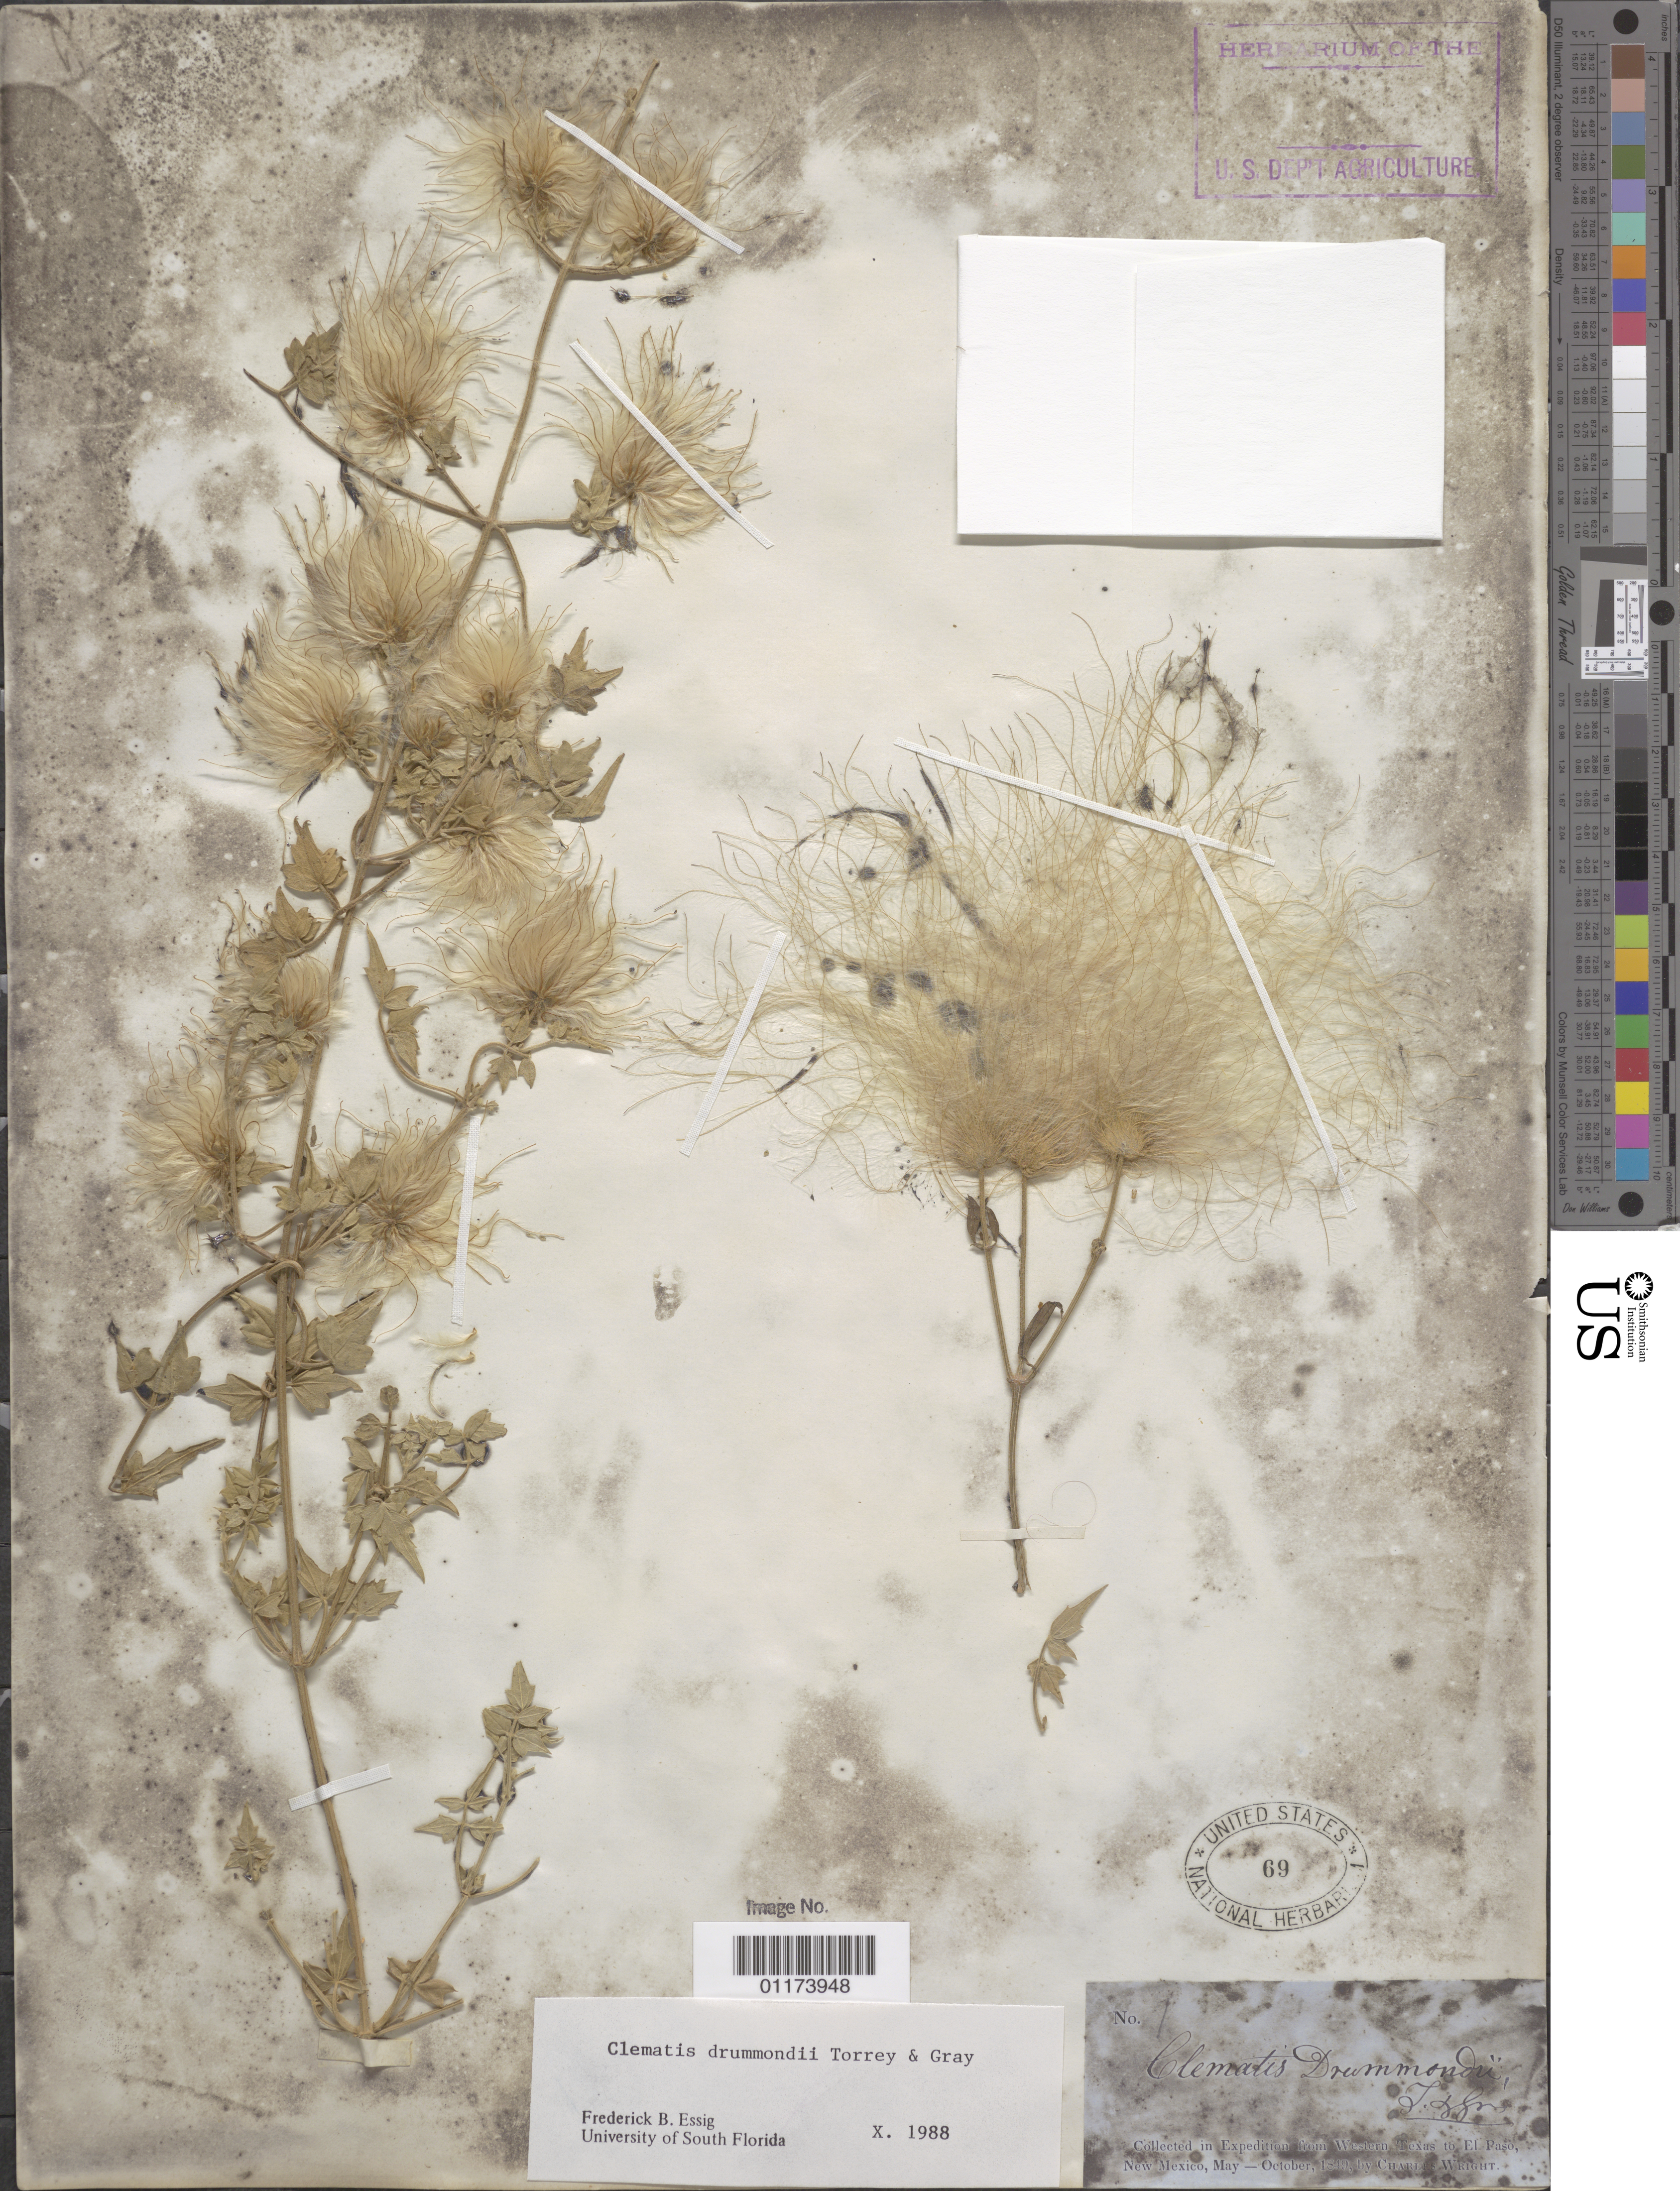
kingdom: Plantae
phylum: Tracheophyta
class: Magnoliopsida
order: Ranunculales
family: Ranunculaceae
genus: Clematis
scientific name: Clematis drummondii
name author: Torr. & A. Gray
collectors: C. Wright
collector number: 7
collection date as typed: May 1849 to -- Oct 1849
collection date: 1849-05/1849-10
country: United States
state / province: New Mexico / Texas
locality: from Western Texas to El Paso, New Mexico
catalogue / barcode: US 69